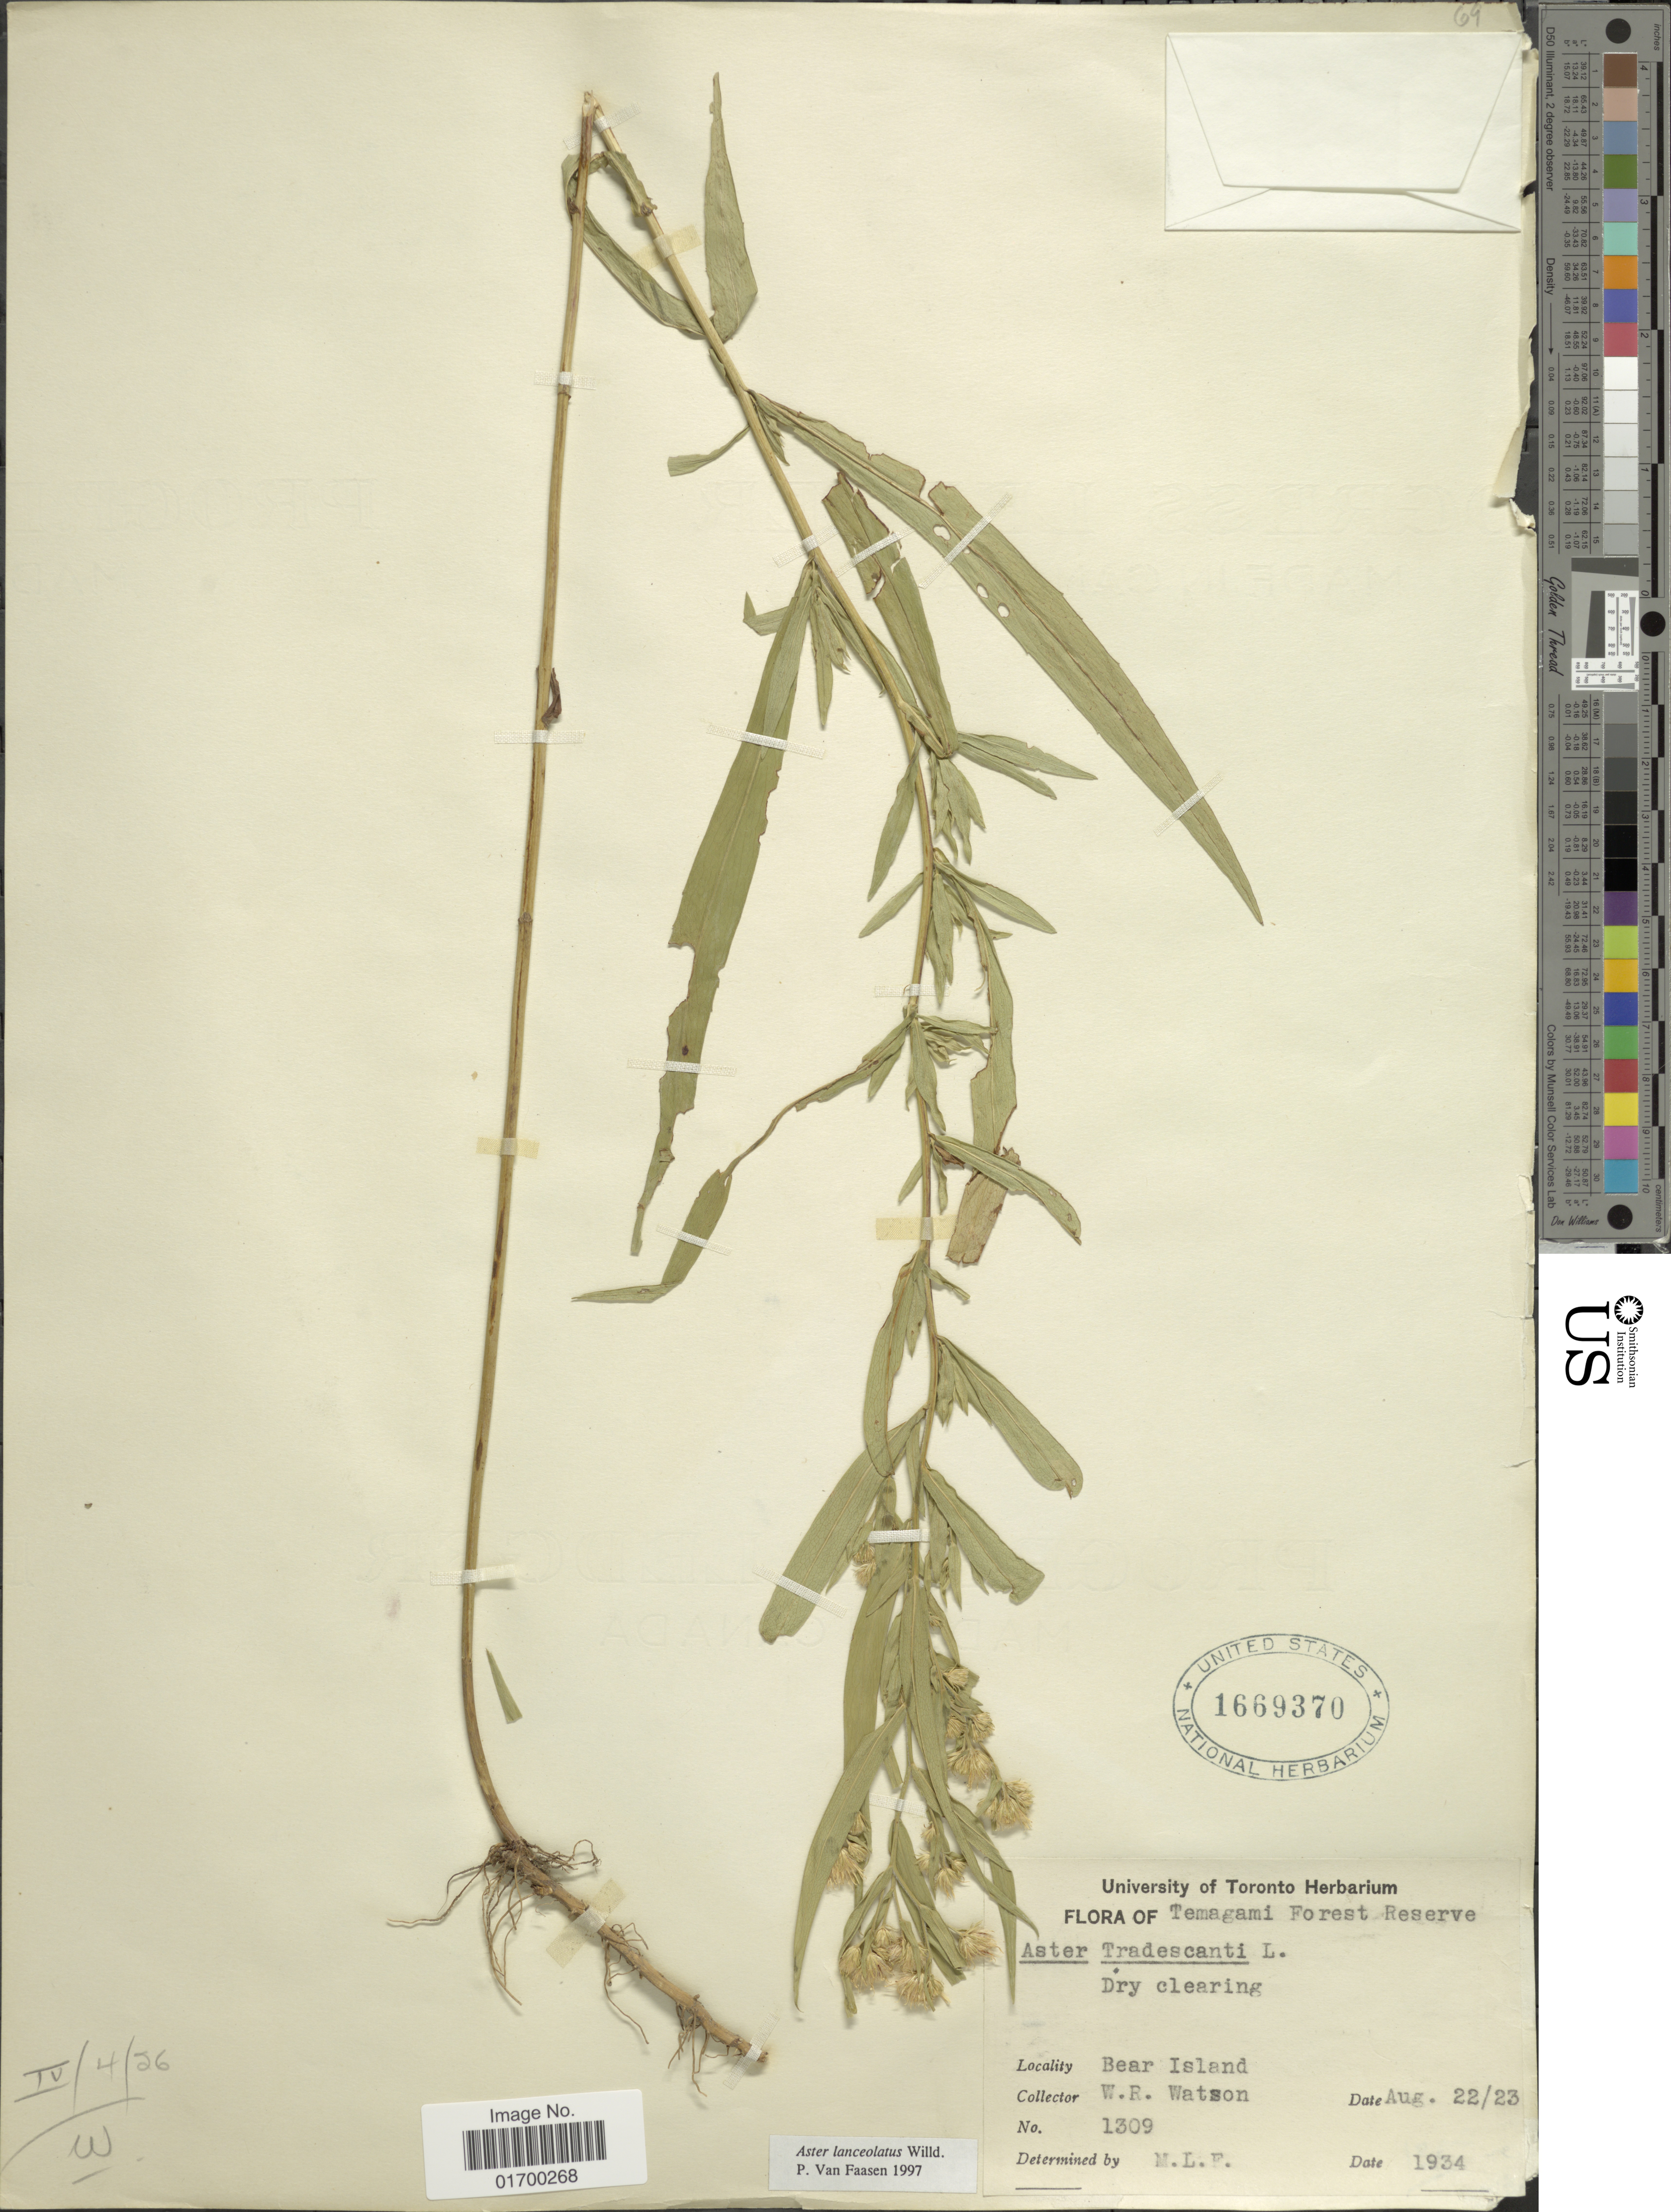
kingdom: Plantae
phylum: Tracheophyta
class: Magnoliopsida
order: Asterales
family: Asteraceae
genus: Symphyotrichum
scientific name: Symphyotrichum lanceolatum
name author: (Willd.) G.L. Nesom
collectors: W. R. Watson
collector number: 1309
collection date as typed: Transcribed d/m/y: 22/8/23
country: Canada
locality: Temagami Forest Reserve, Bear Island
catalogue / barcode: US 1669370